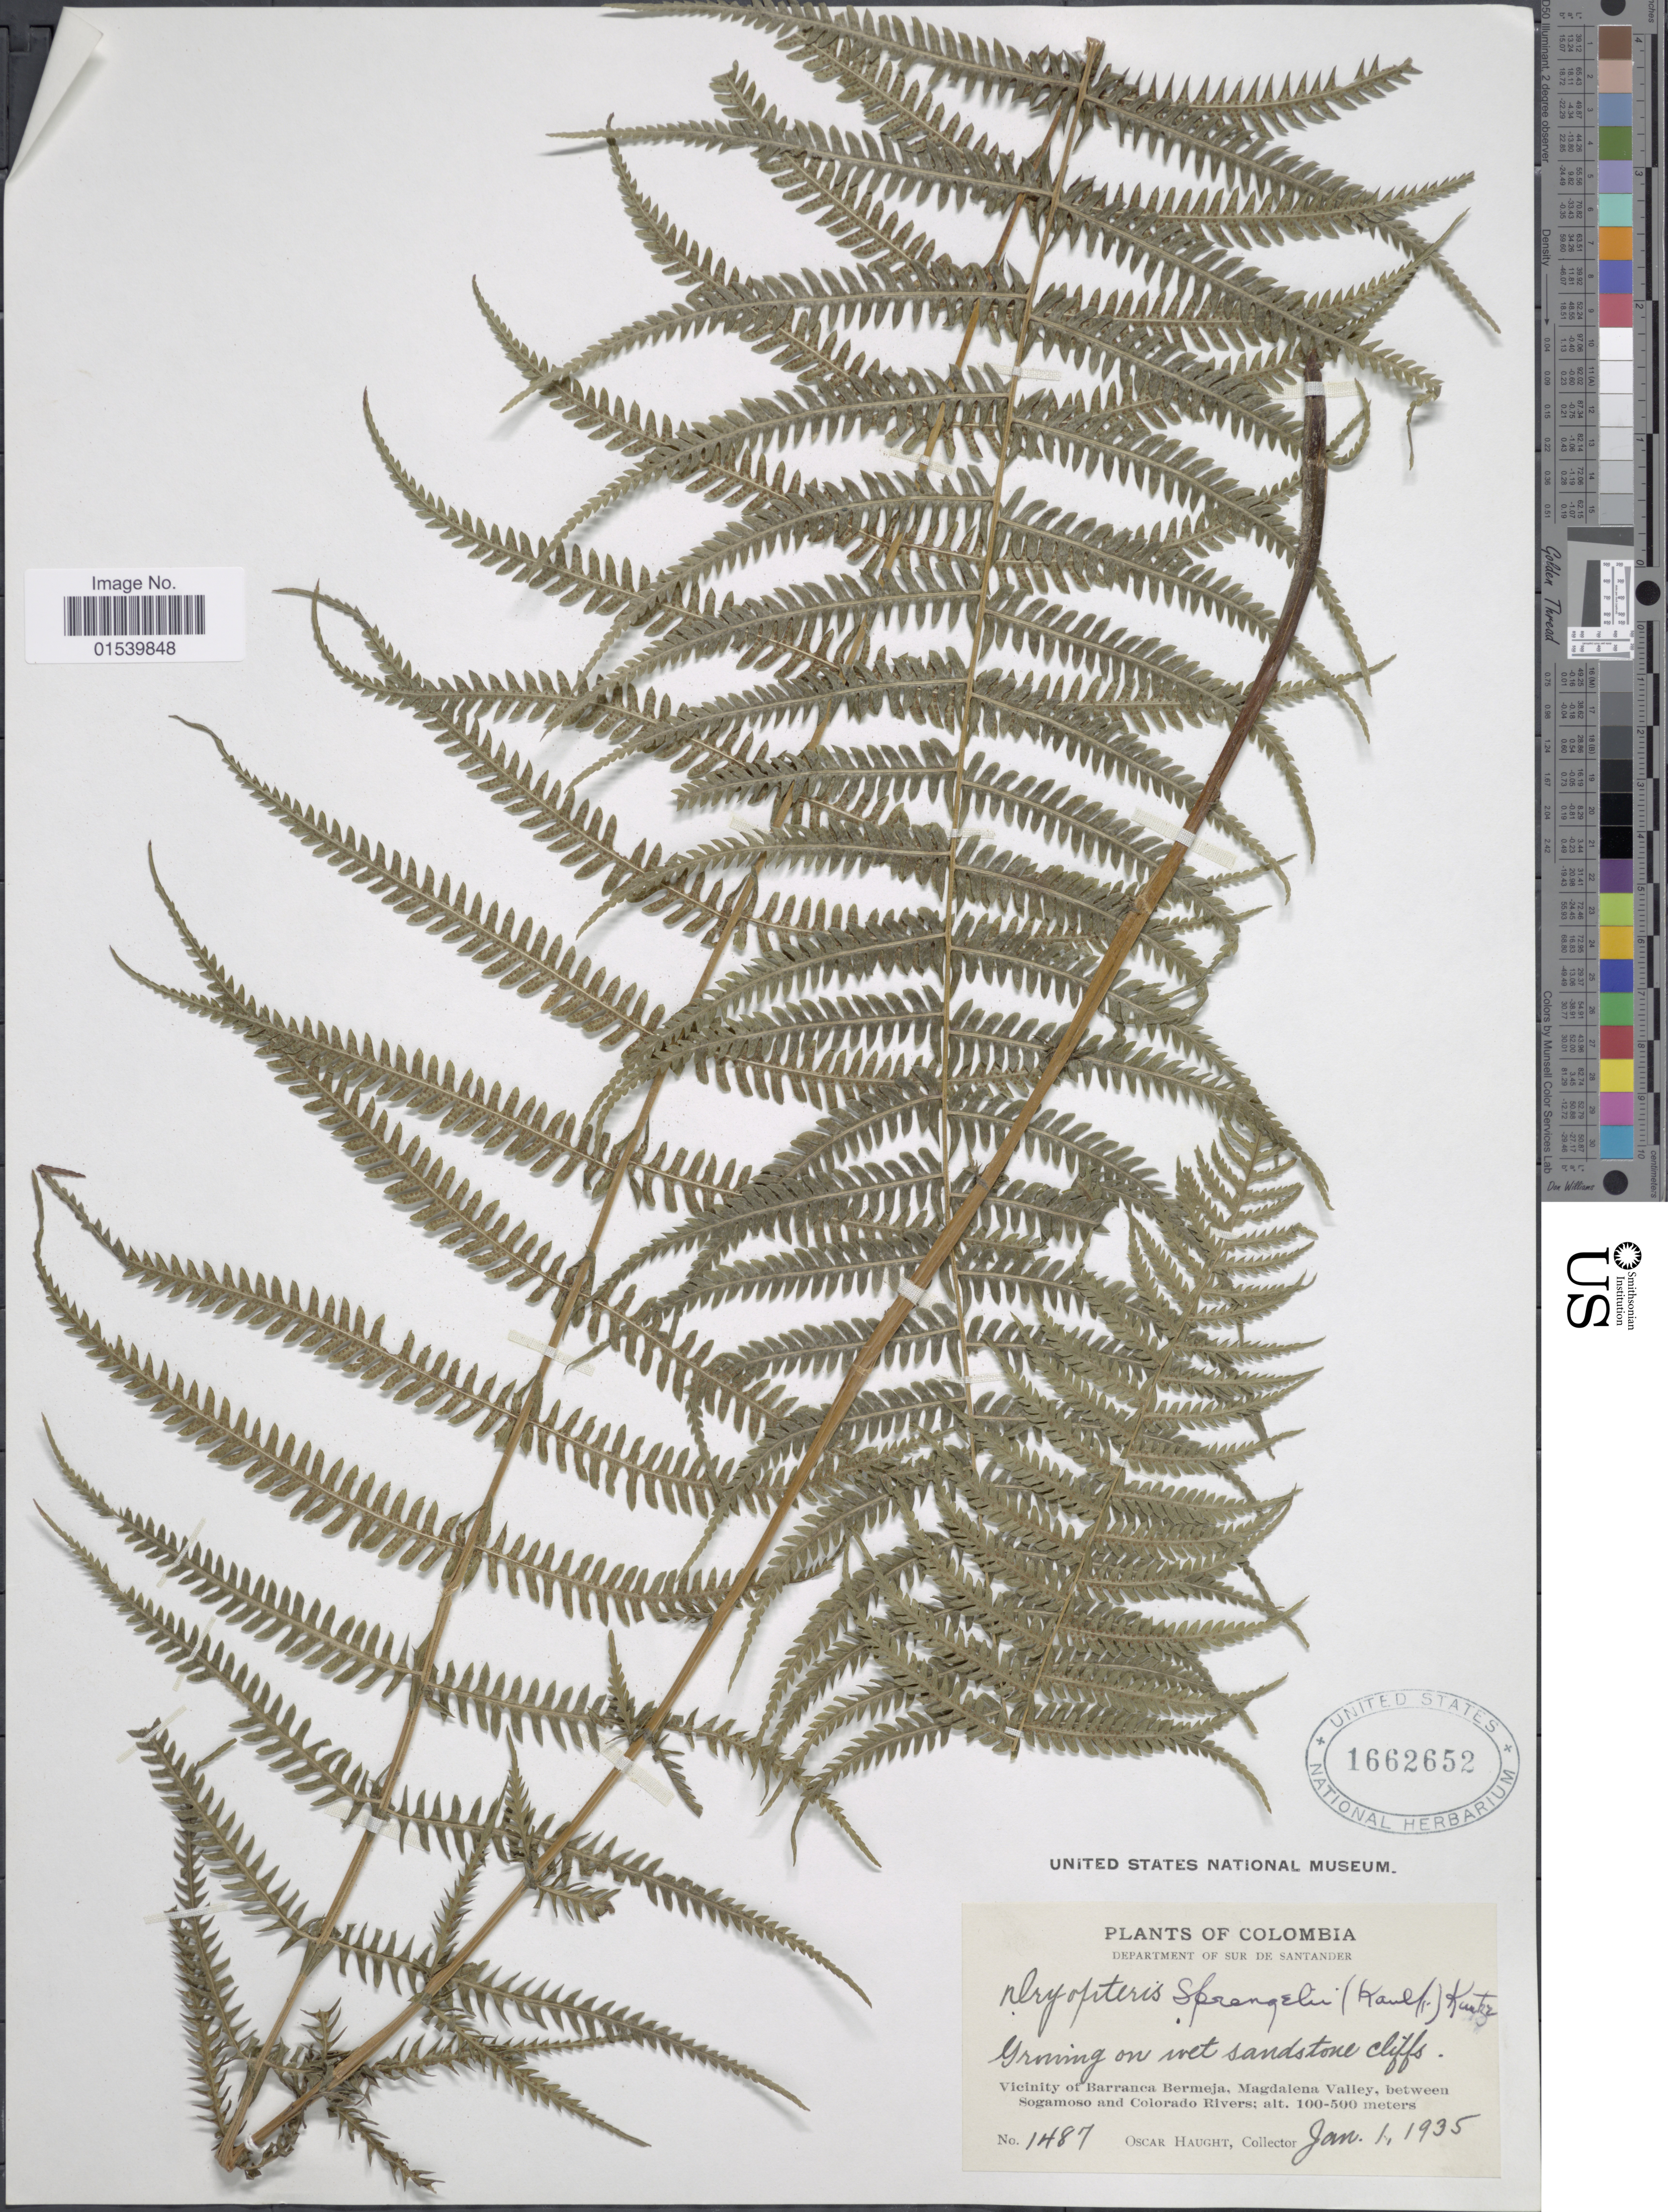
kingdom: Plantae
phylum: Tracheophyta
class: Polypodiopsida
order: Polypodiales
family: Thelypteridaceae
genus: Amauropelta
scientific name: Amauropelta balbisii (Spreng.) comb. nov., ined. 2015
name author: (Spreng.)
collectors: O. L. Haught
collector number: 1487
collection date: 1935-01-01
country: Colombia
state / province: Santander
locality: Department of Sur de Santander, vicinity of Barranca Bermeja, Magdalena Valley, between Sogamoso and Colorado Rivers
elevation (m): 100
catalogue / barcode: US 1662652